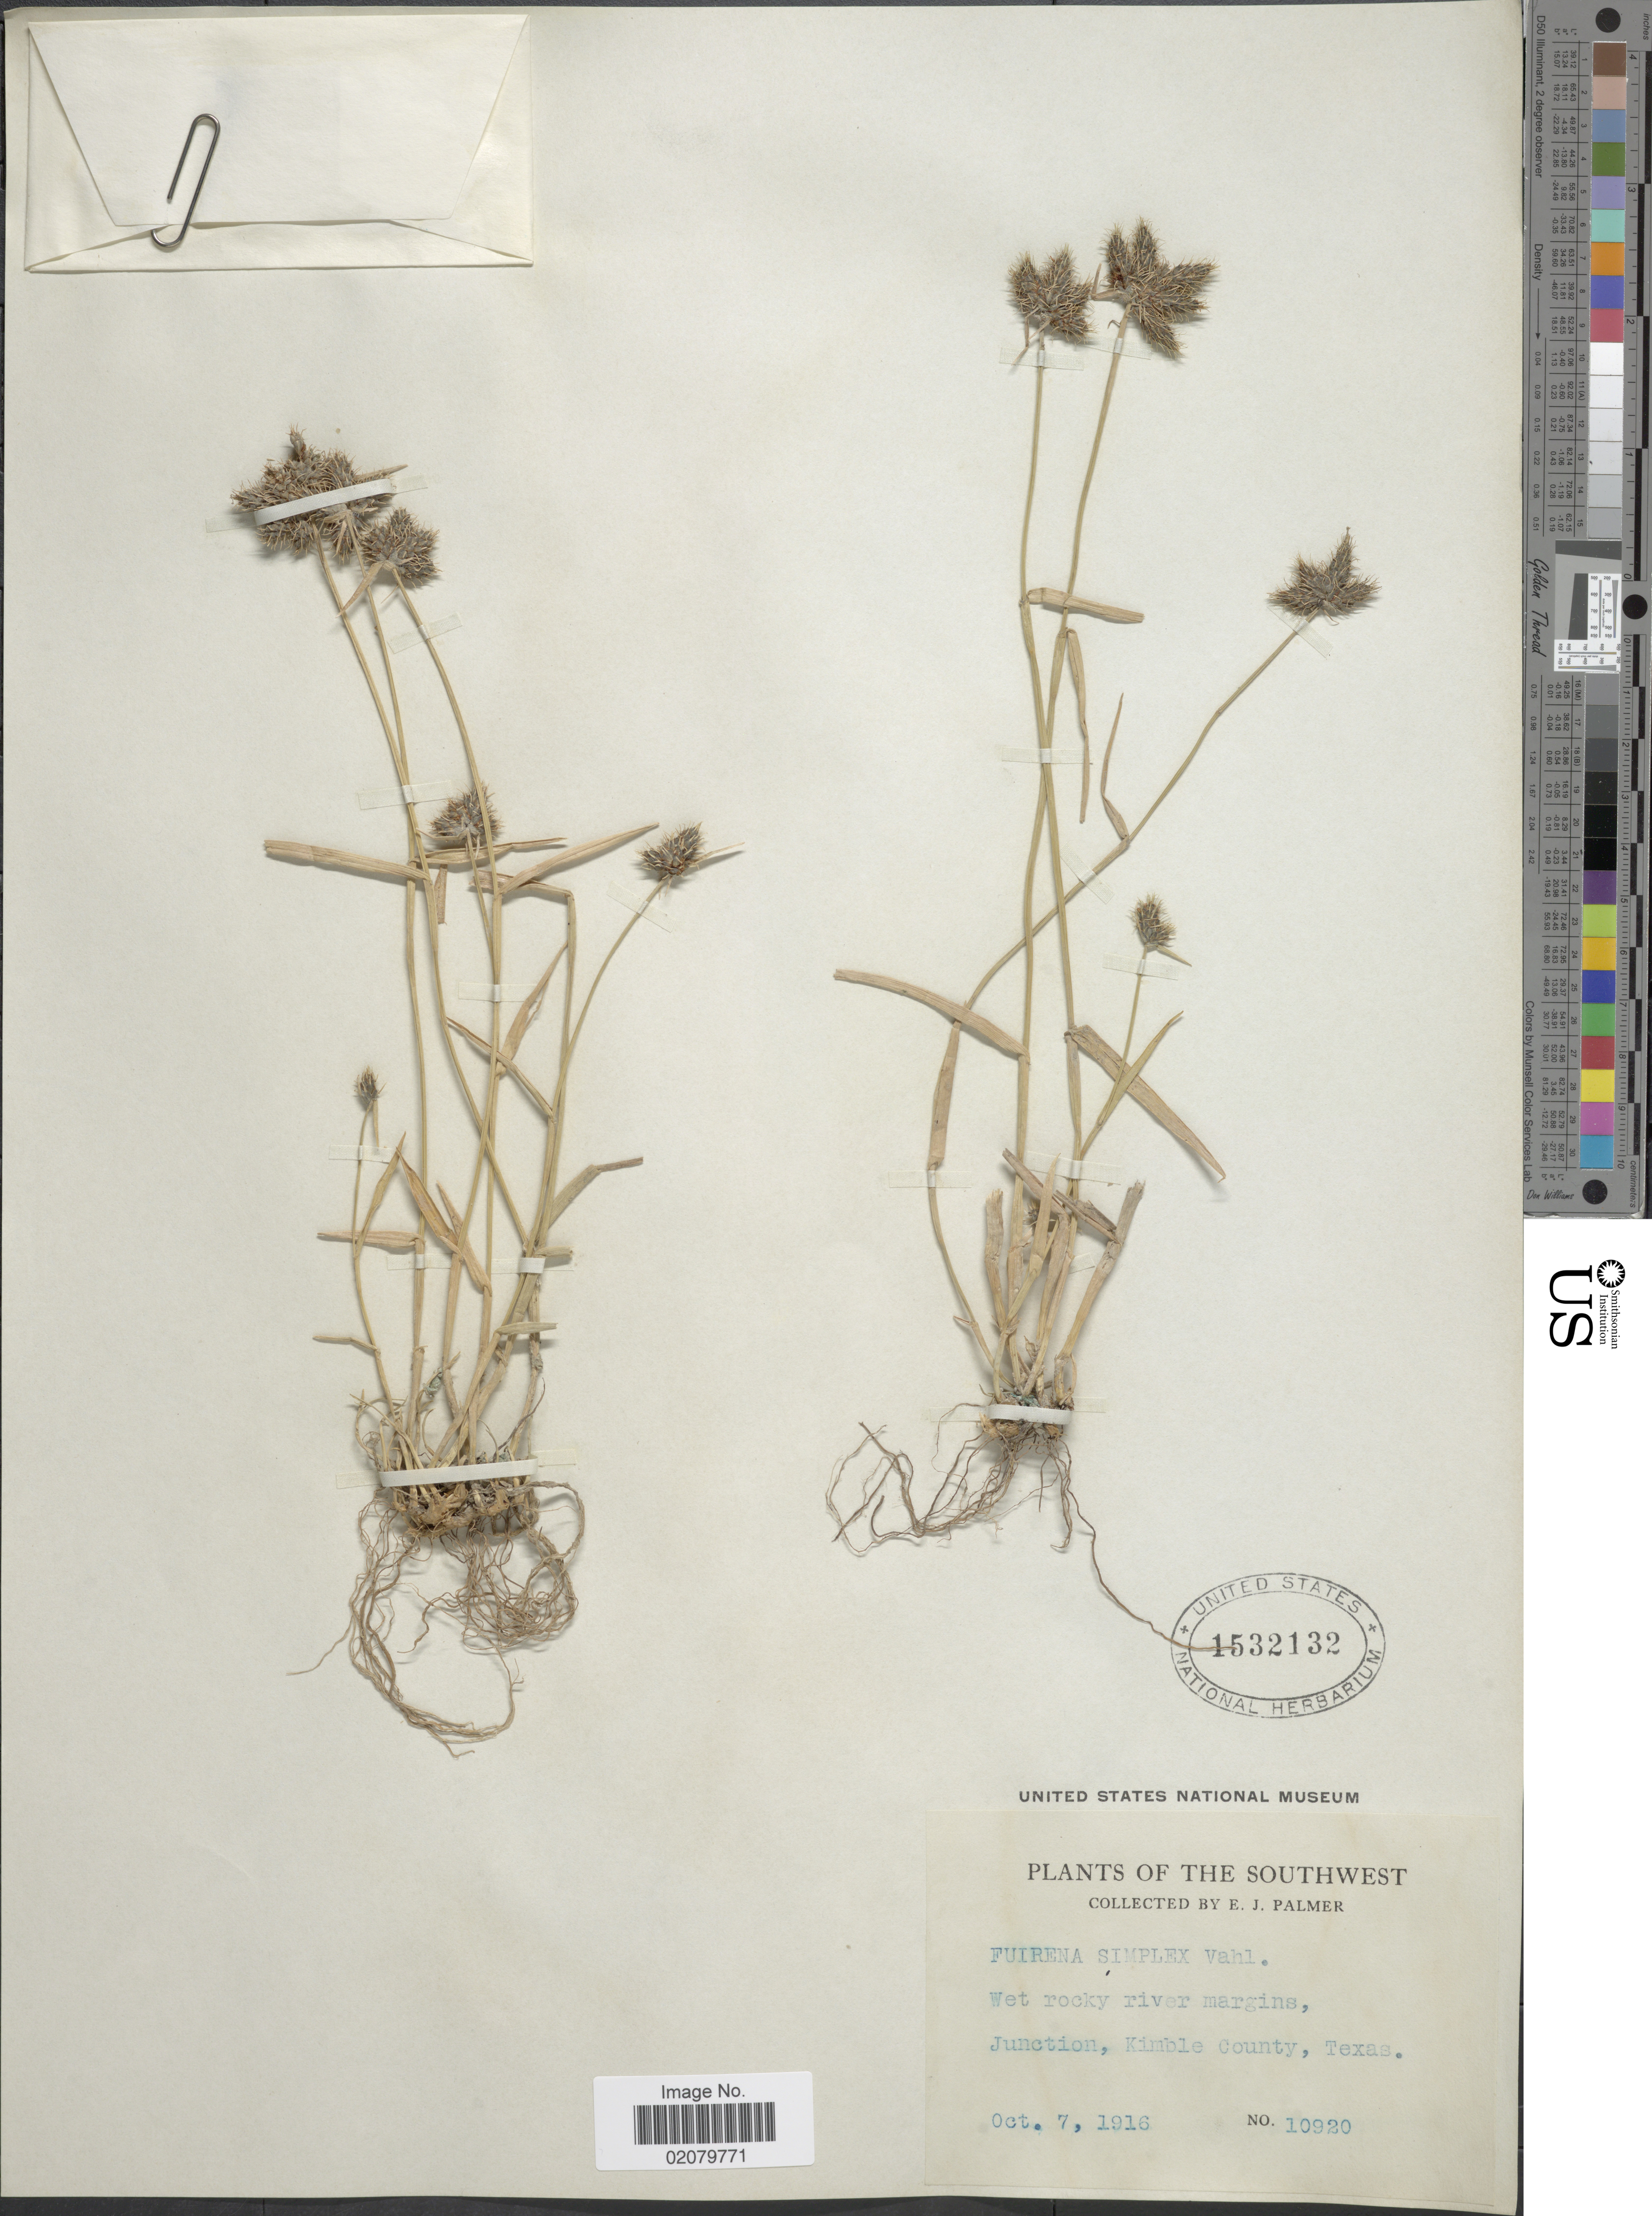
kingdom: Plantae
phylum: Tracheophyta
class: Liliopsida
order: Poales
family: Cyperaceae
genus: Fuirena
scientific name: Fuirena simplex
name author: Vahl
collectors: E. J. Palmer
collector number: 10920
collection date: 1916-10-07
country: United States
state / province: Texas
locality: The Southwest Junction, Kimble County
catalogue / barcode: US 1532132